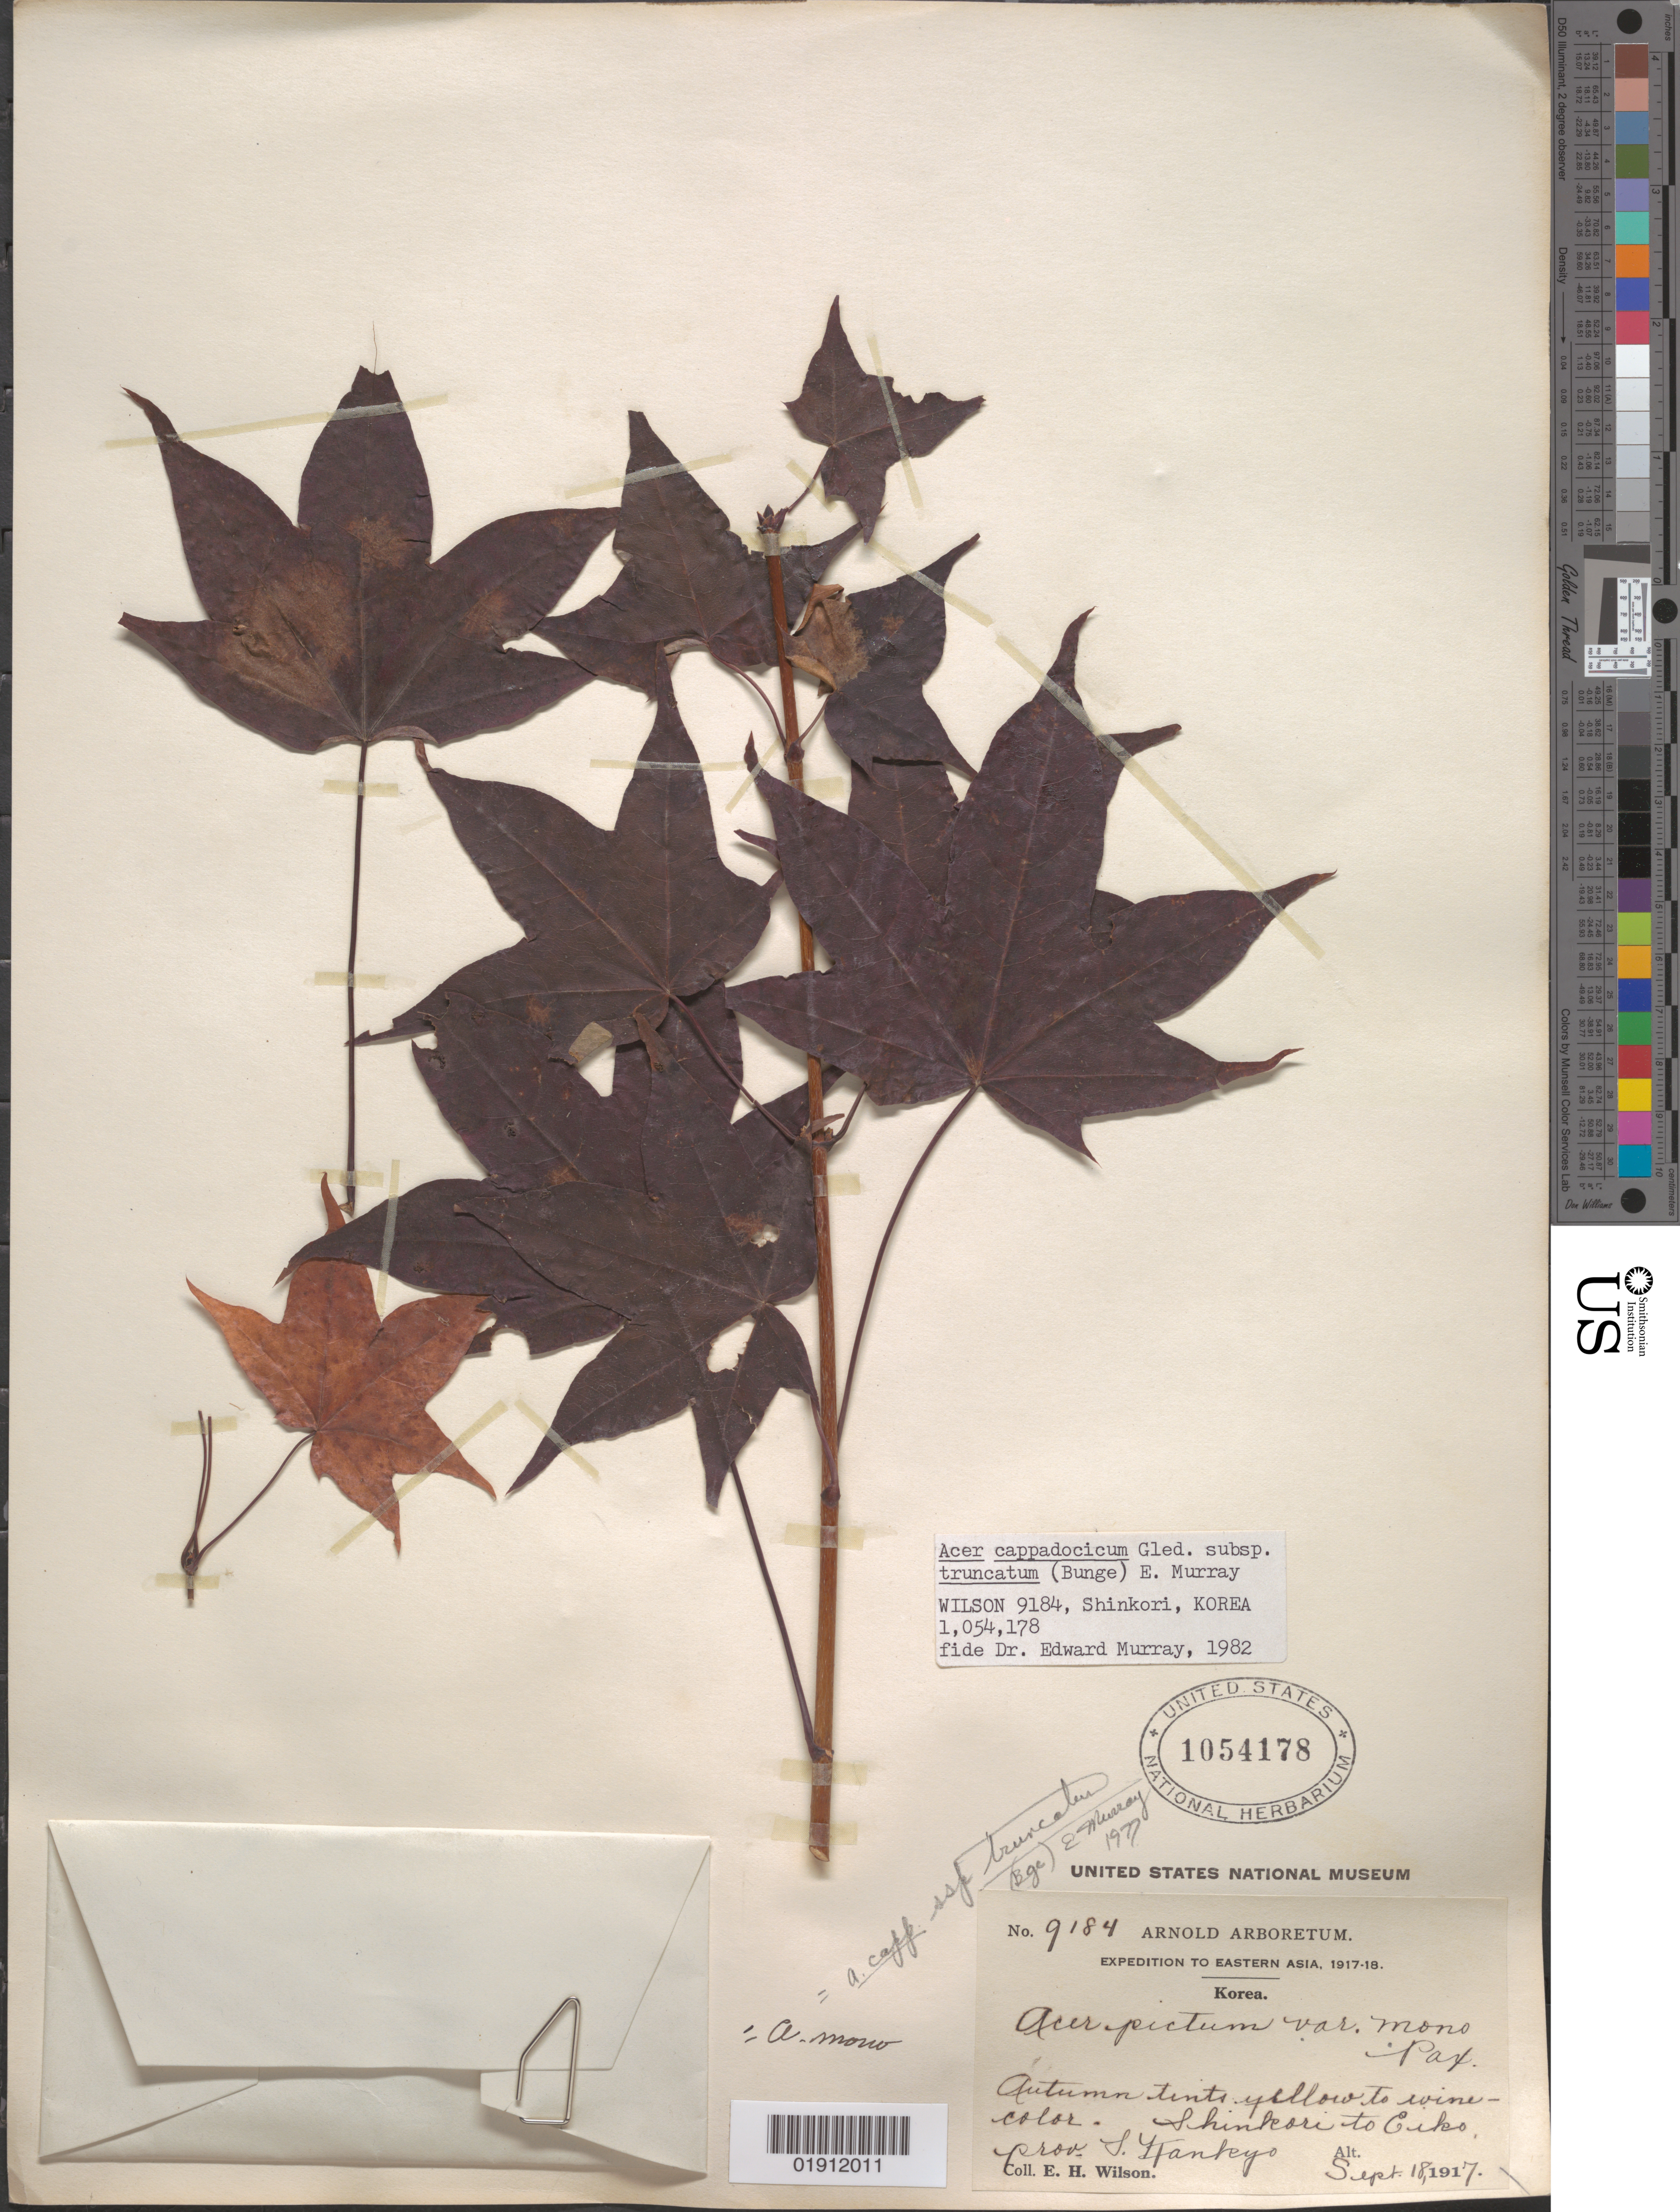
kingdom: Plantae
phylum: Tracheophyta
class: Magnoliopsida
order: Sapindales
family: Sapindaceae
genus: Acer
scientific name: Acer cappadocicum subsp. truncatum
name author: (Bunge) A.E. Murray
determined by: Murray, Edward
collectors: E. H. Wilson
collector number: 9184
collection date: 1917-09-18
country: North Korea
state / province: South Hamgyong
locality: Prov. S. Kankyo [South Hamgyong], Shinkori to Eiko [Kŭmya]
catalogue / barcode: US 1054178